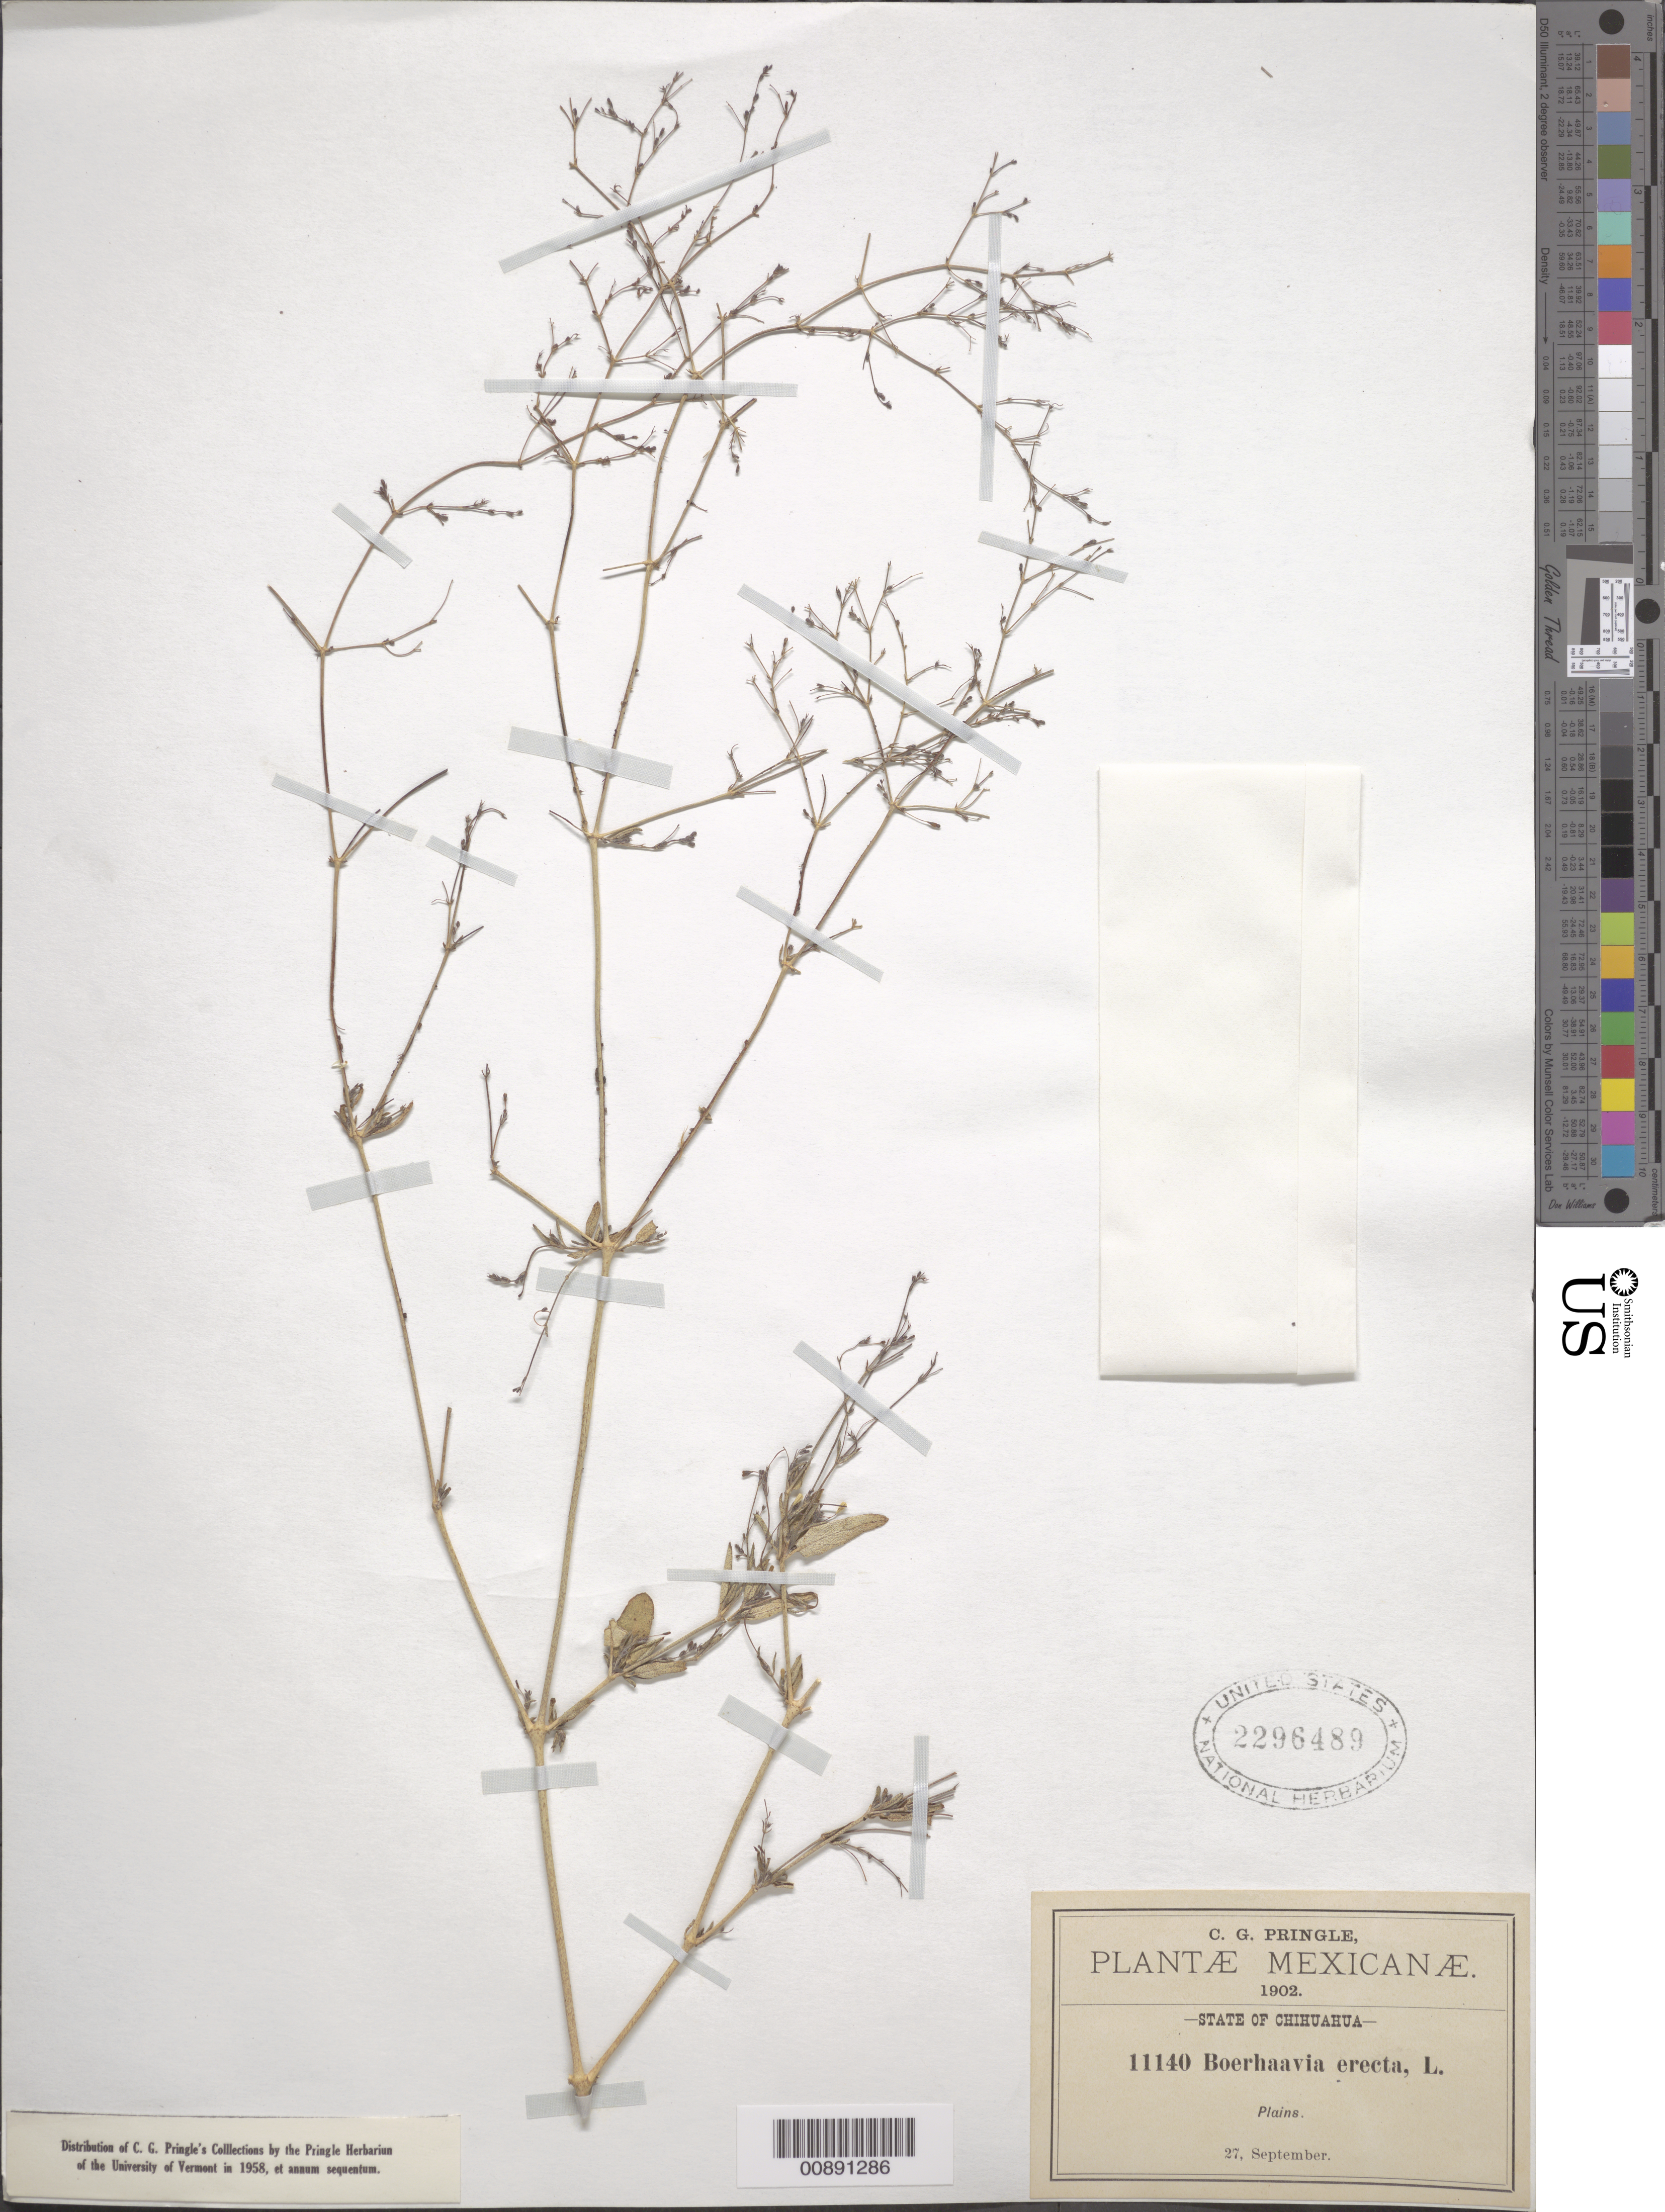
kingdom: Plantae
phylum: Tracheophyta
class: Magnoliopsida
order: Caryophyllales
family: Nyctaginaceae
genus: Boerhavia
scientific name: Boerhavia erecta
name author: L.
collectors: C. G. Pringle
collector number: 11140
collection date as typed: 27 Sep 1902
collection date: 1902-09-27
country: Mexico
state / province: Chihuahua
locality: Chihuahua.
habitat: Plains.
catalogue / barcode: US 2296489